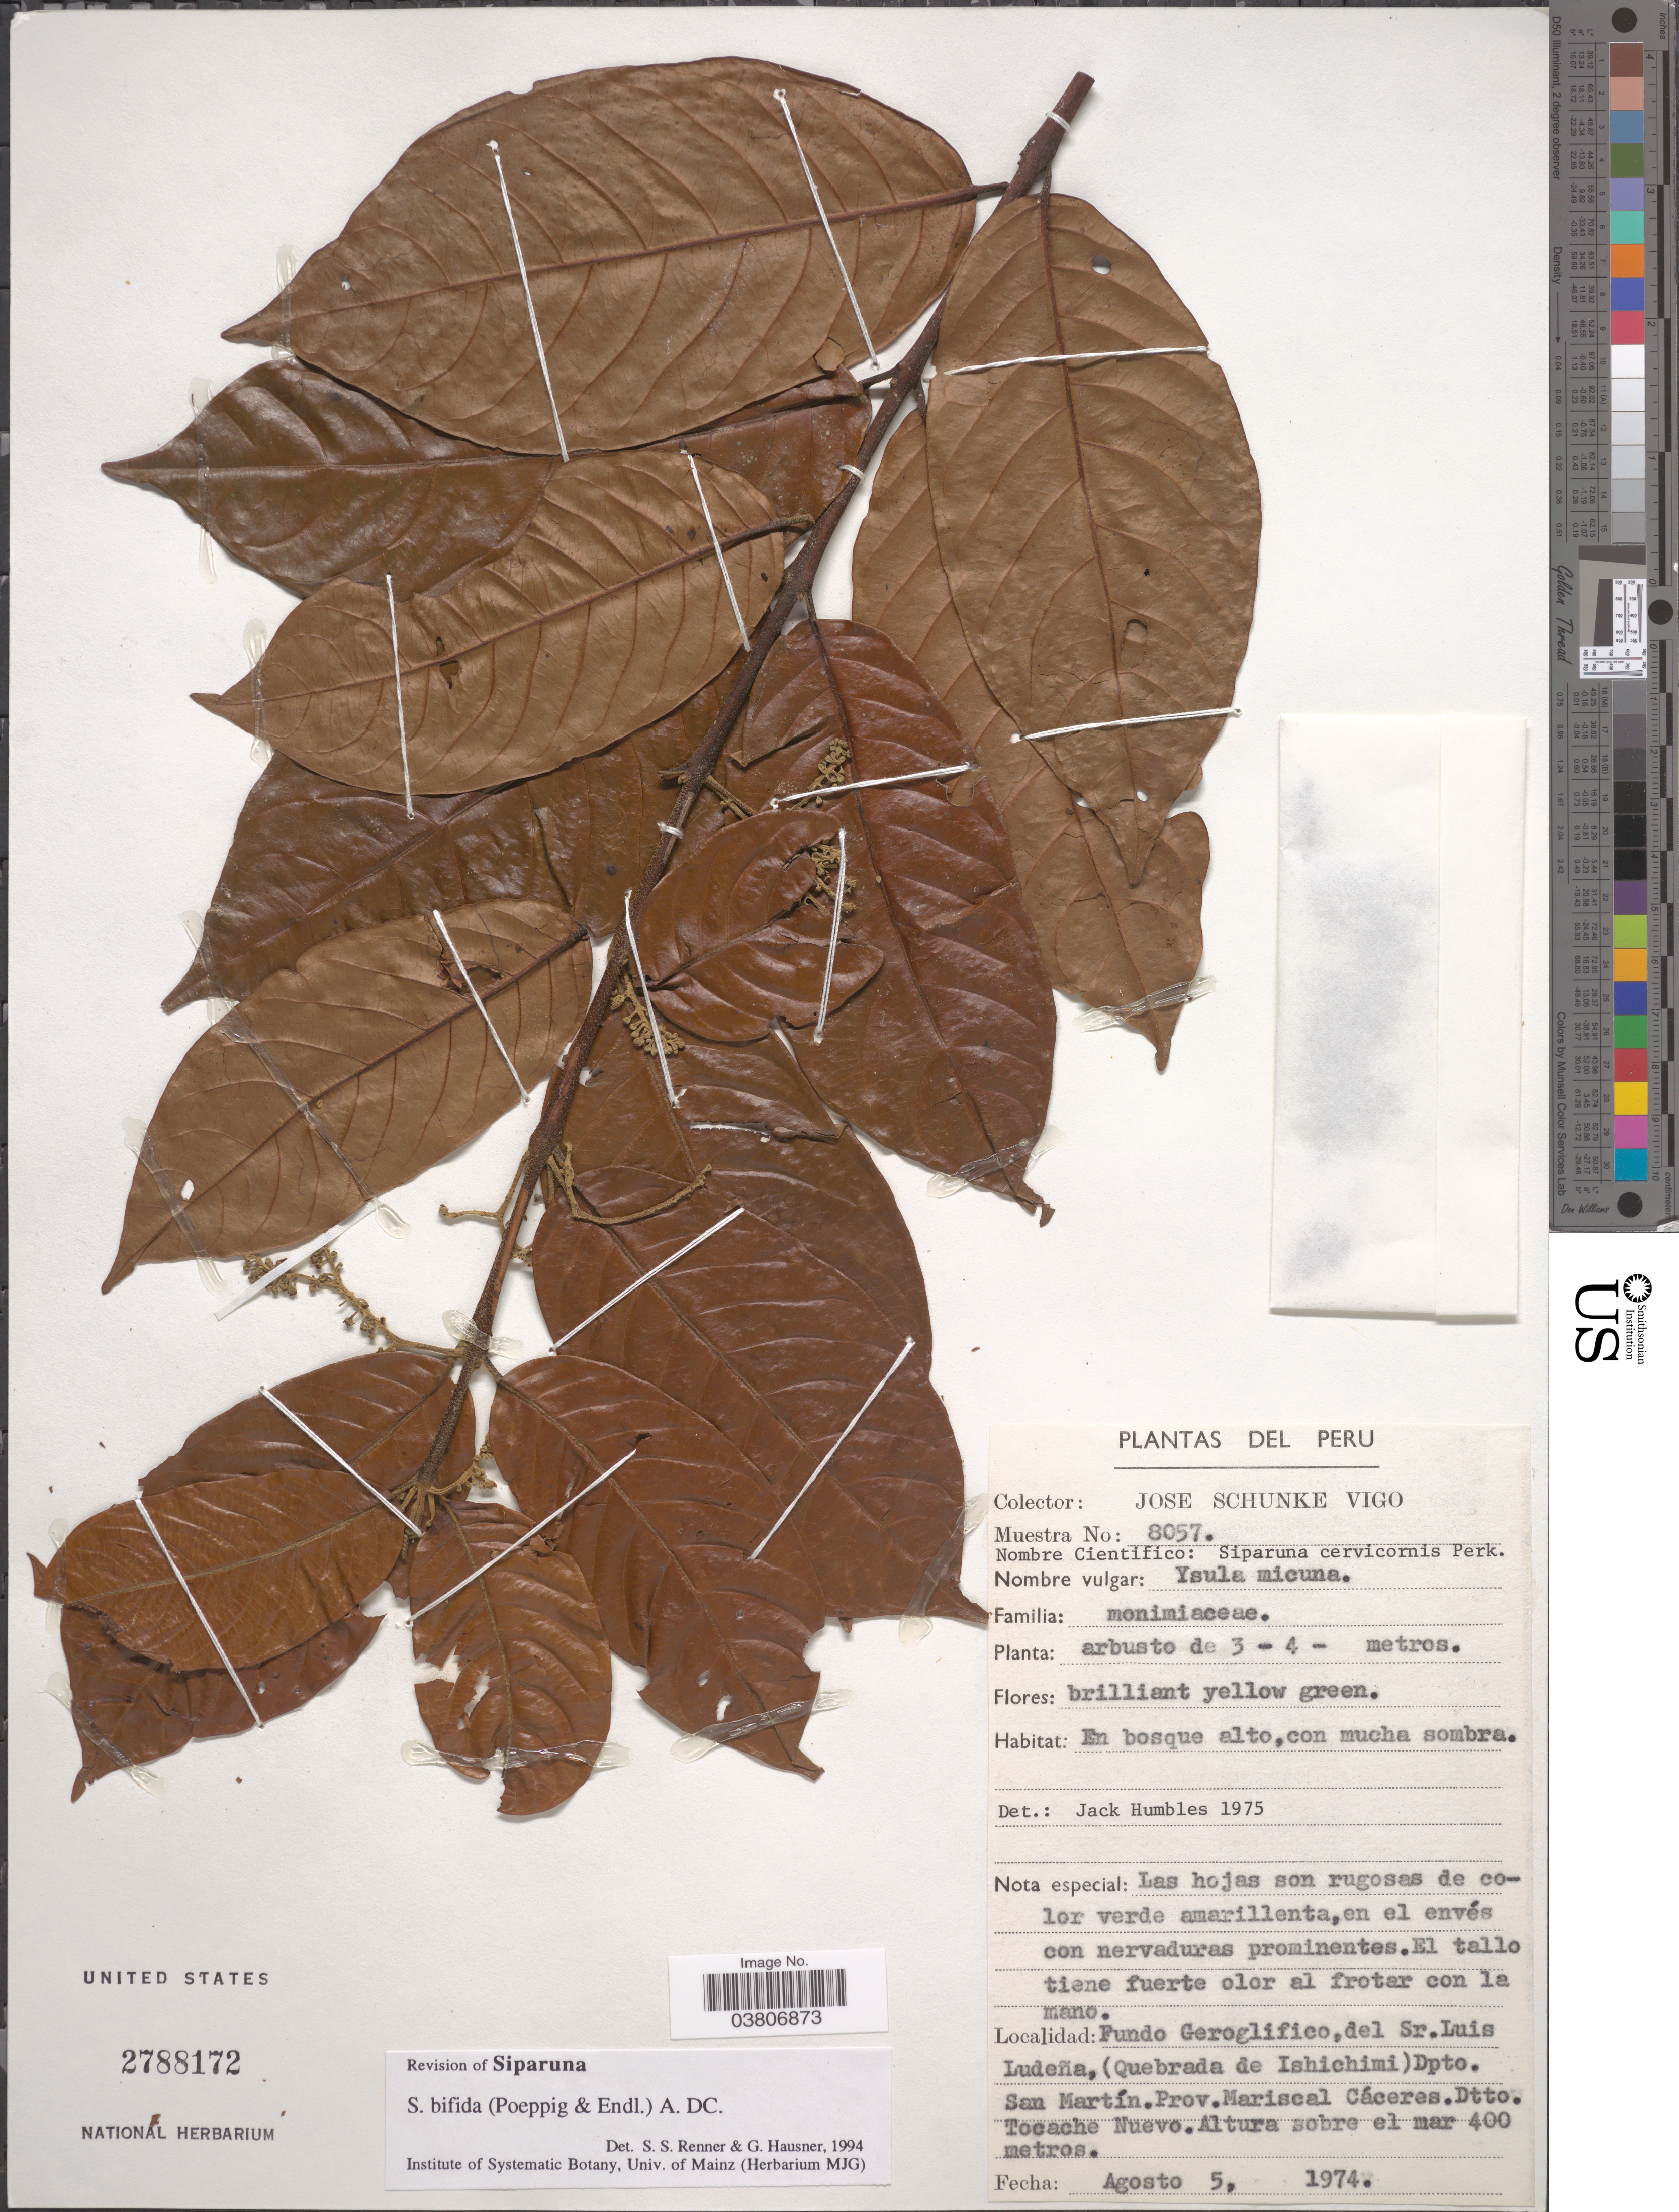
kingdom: Plantae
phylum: Tracheophyta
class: Magnoliopsida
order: Laurales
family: Siparunaceae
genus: Siparuna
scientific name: Siparuna bifida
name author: (Poepp. & Endl.) A. DC.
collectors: J. Schunke Vigo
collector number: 8057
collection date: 1974-08-05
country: Peru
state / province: San Martín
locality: Fundo Geroglifico, del Sr. Luis Ludeña, (Quebrada de Ishichimi) Dpto. San Martín. Prov. Mariscal Cáceres. Dtto. Tocache Nuevo.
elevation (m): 400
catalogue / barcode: US 2788172